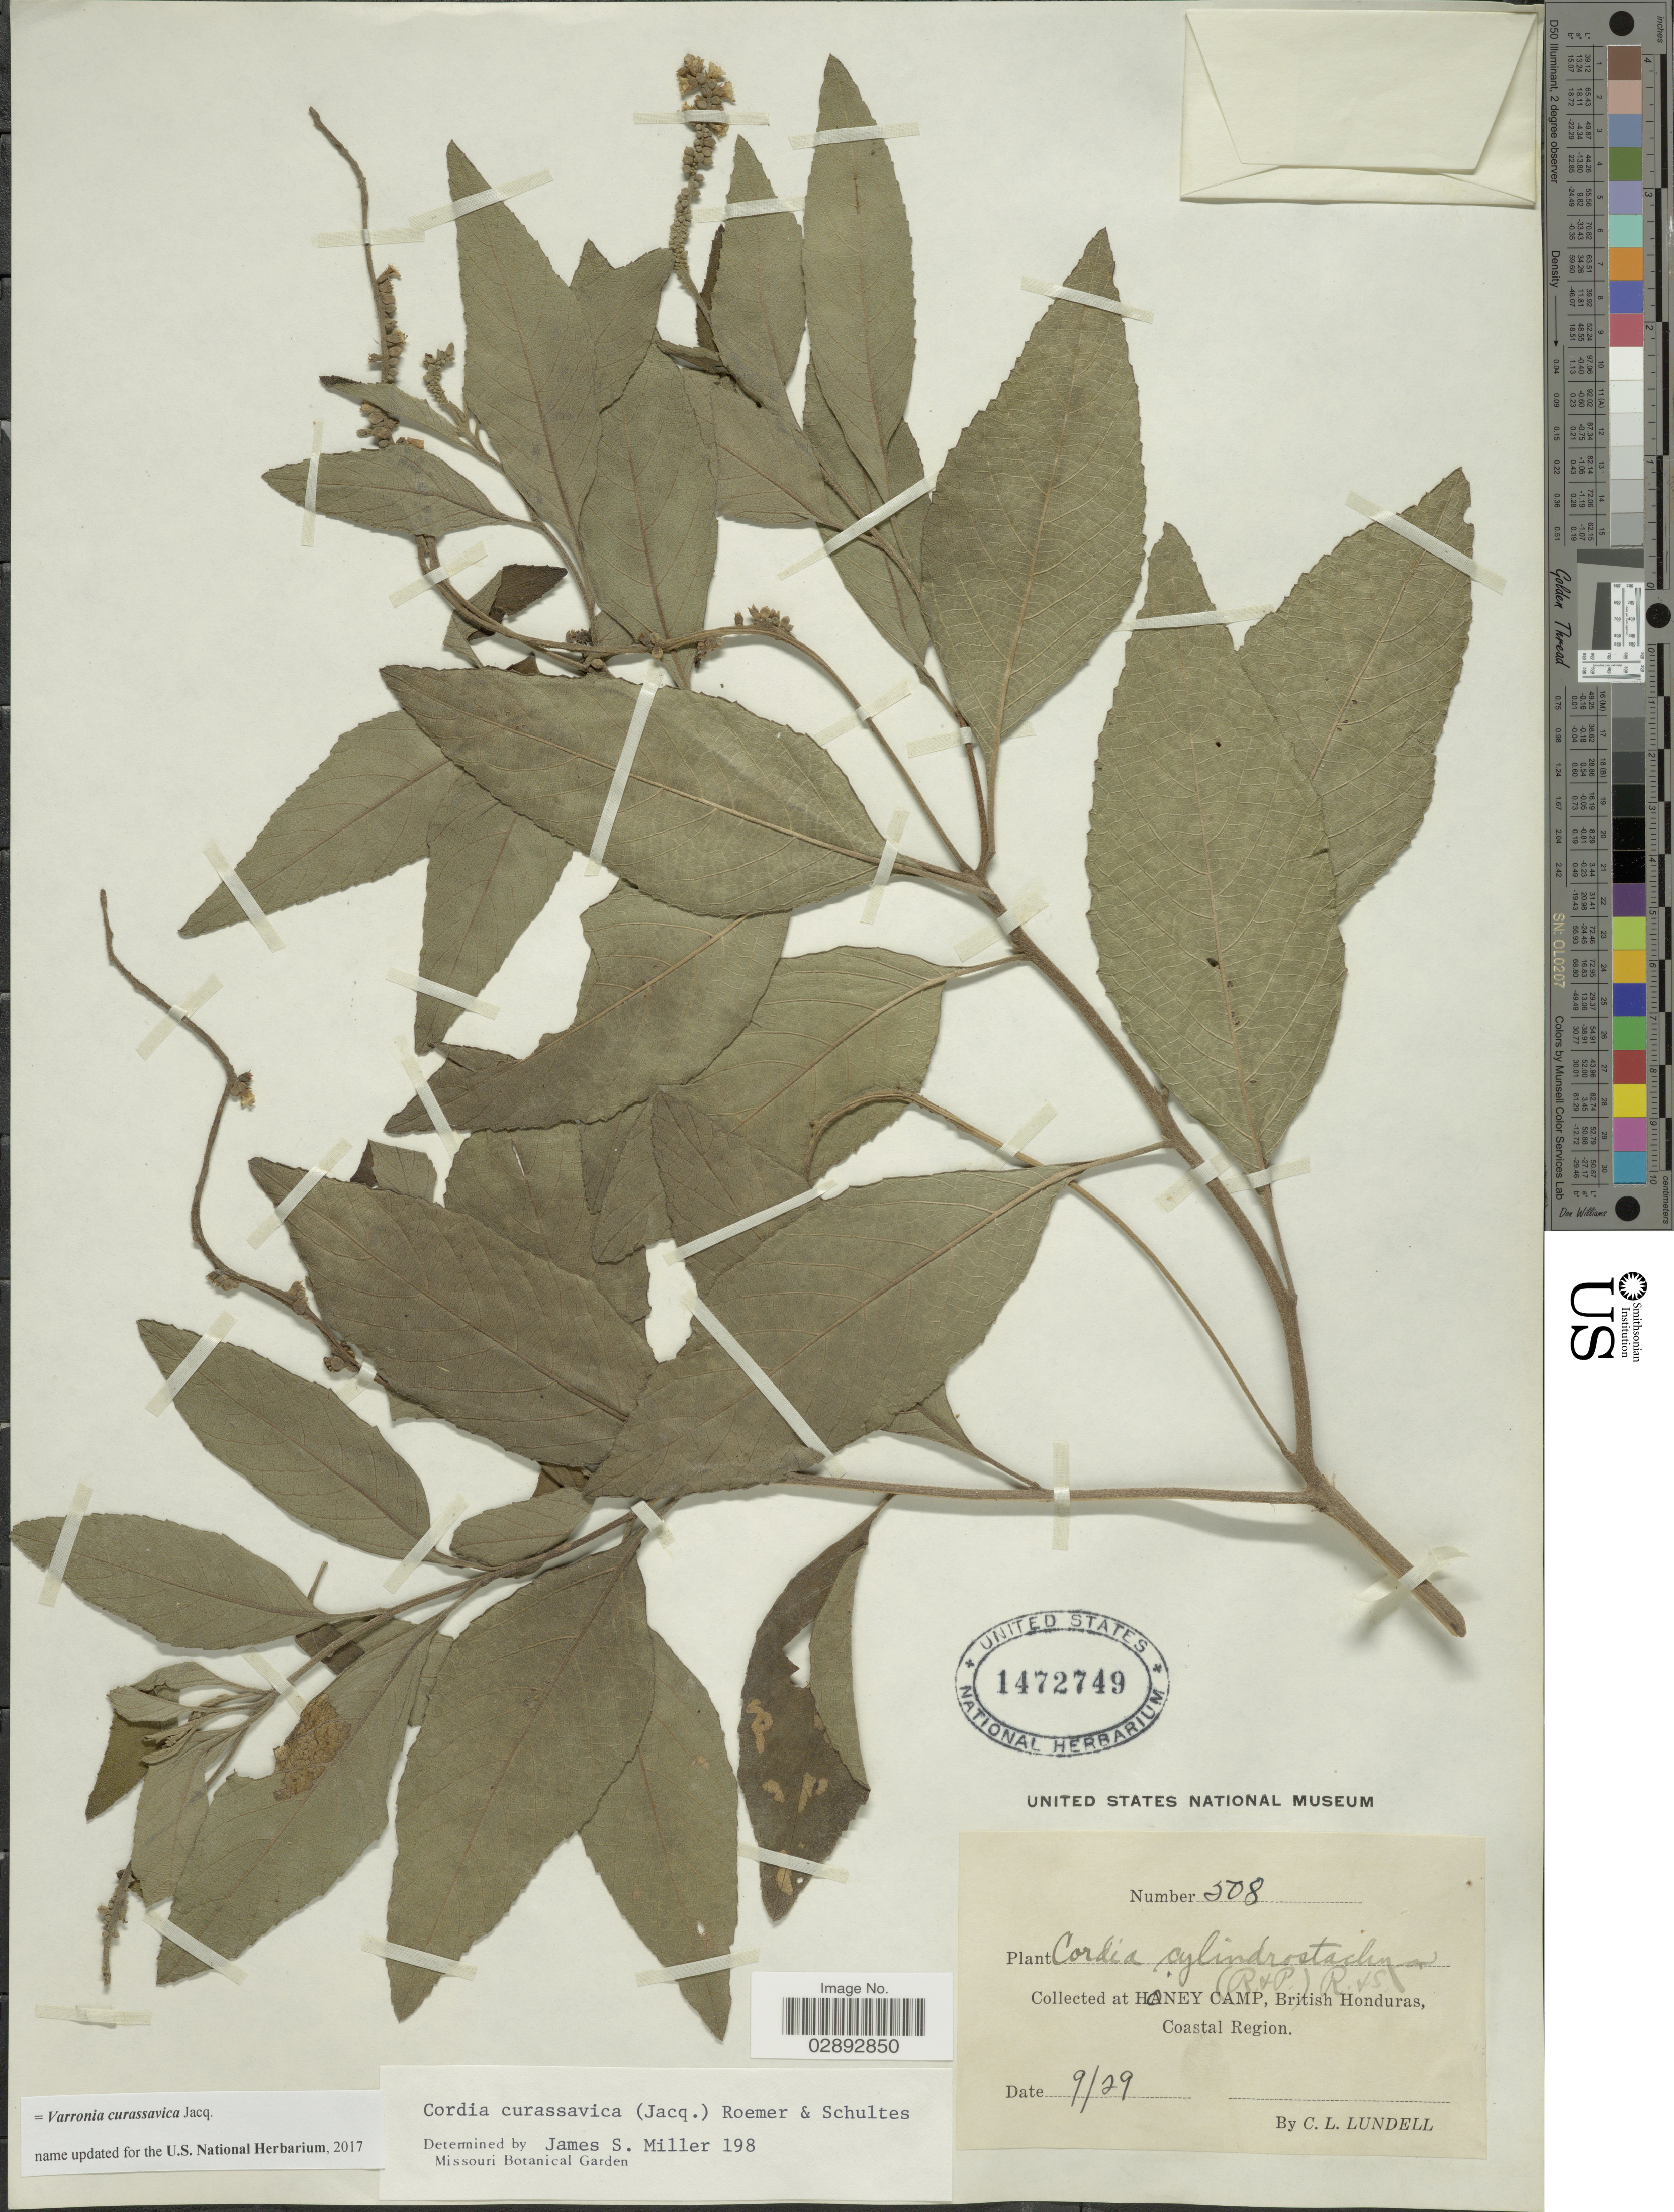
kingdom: Plantae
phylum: Tracheophyta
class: Magnoliopsida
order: Boraginales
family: Cordiaceae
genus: Varronia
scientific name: Varronia curassavica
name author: Jacq.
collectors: C. L. Lundell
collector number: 508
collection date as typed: Transcribed d/m/y: /9/29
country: Belize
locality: Honey Camp, British Honduras, Coastal Region.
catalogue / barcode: US 1472749